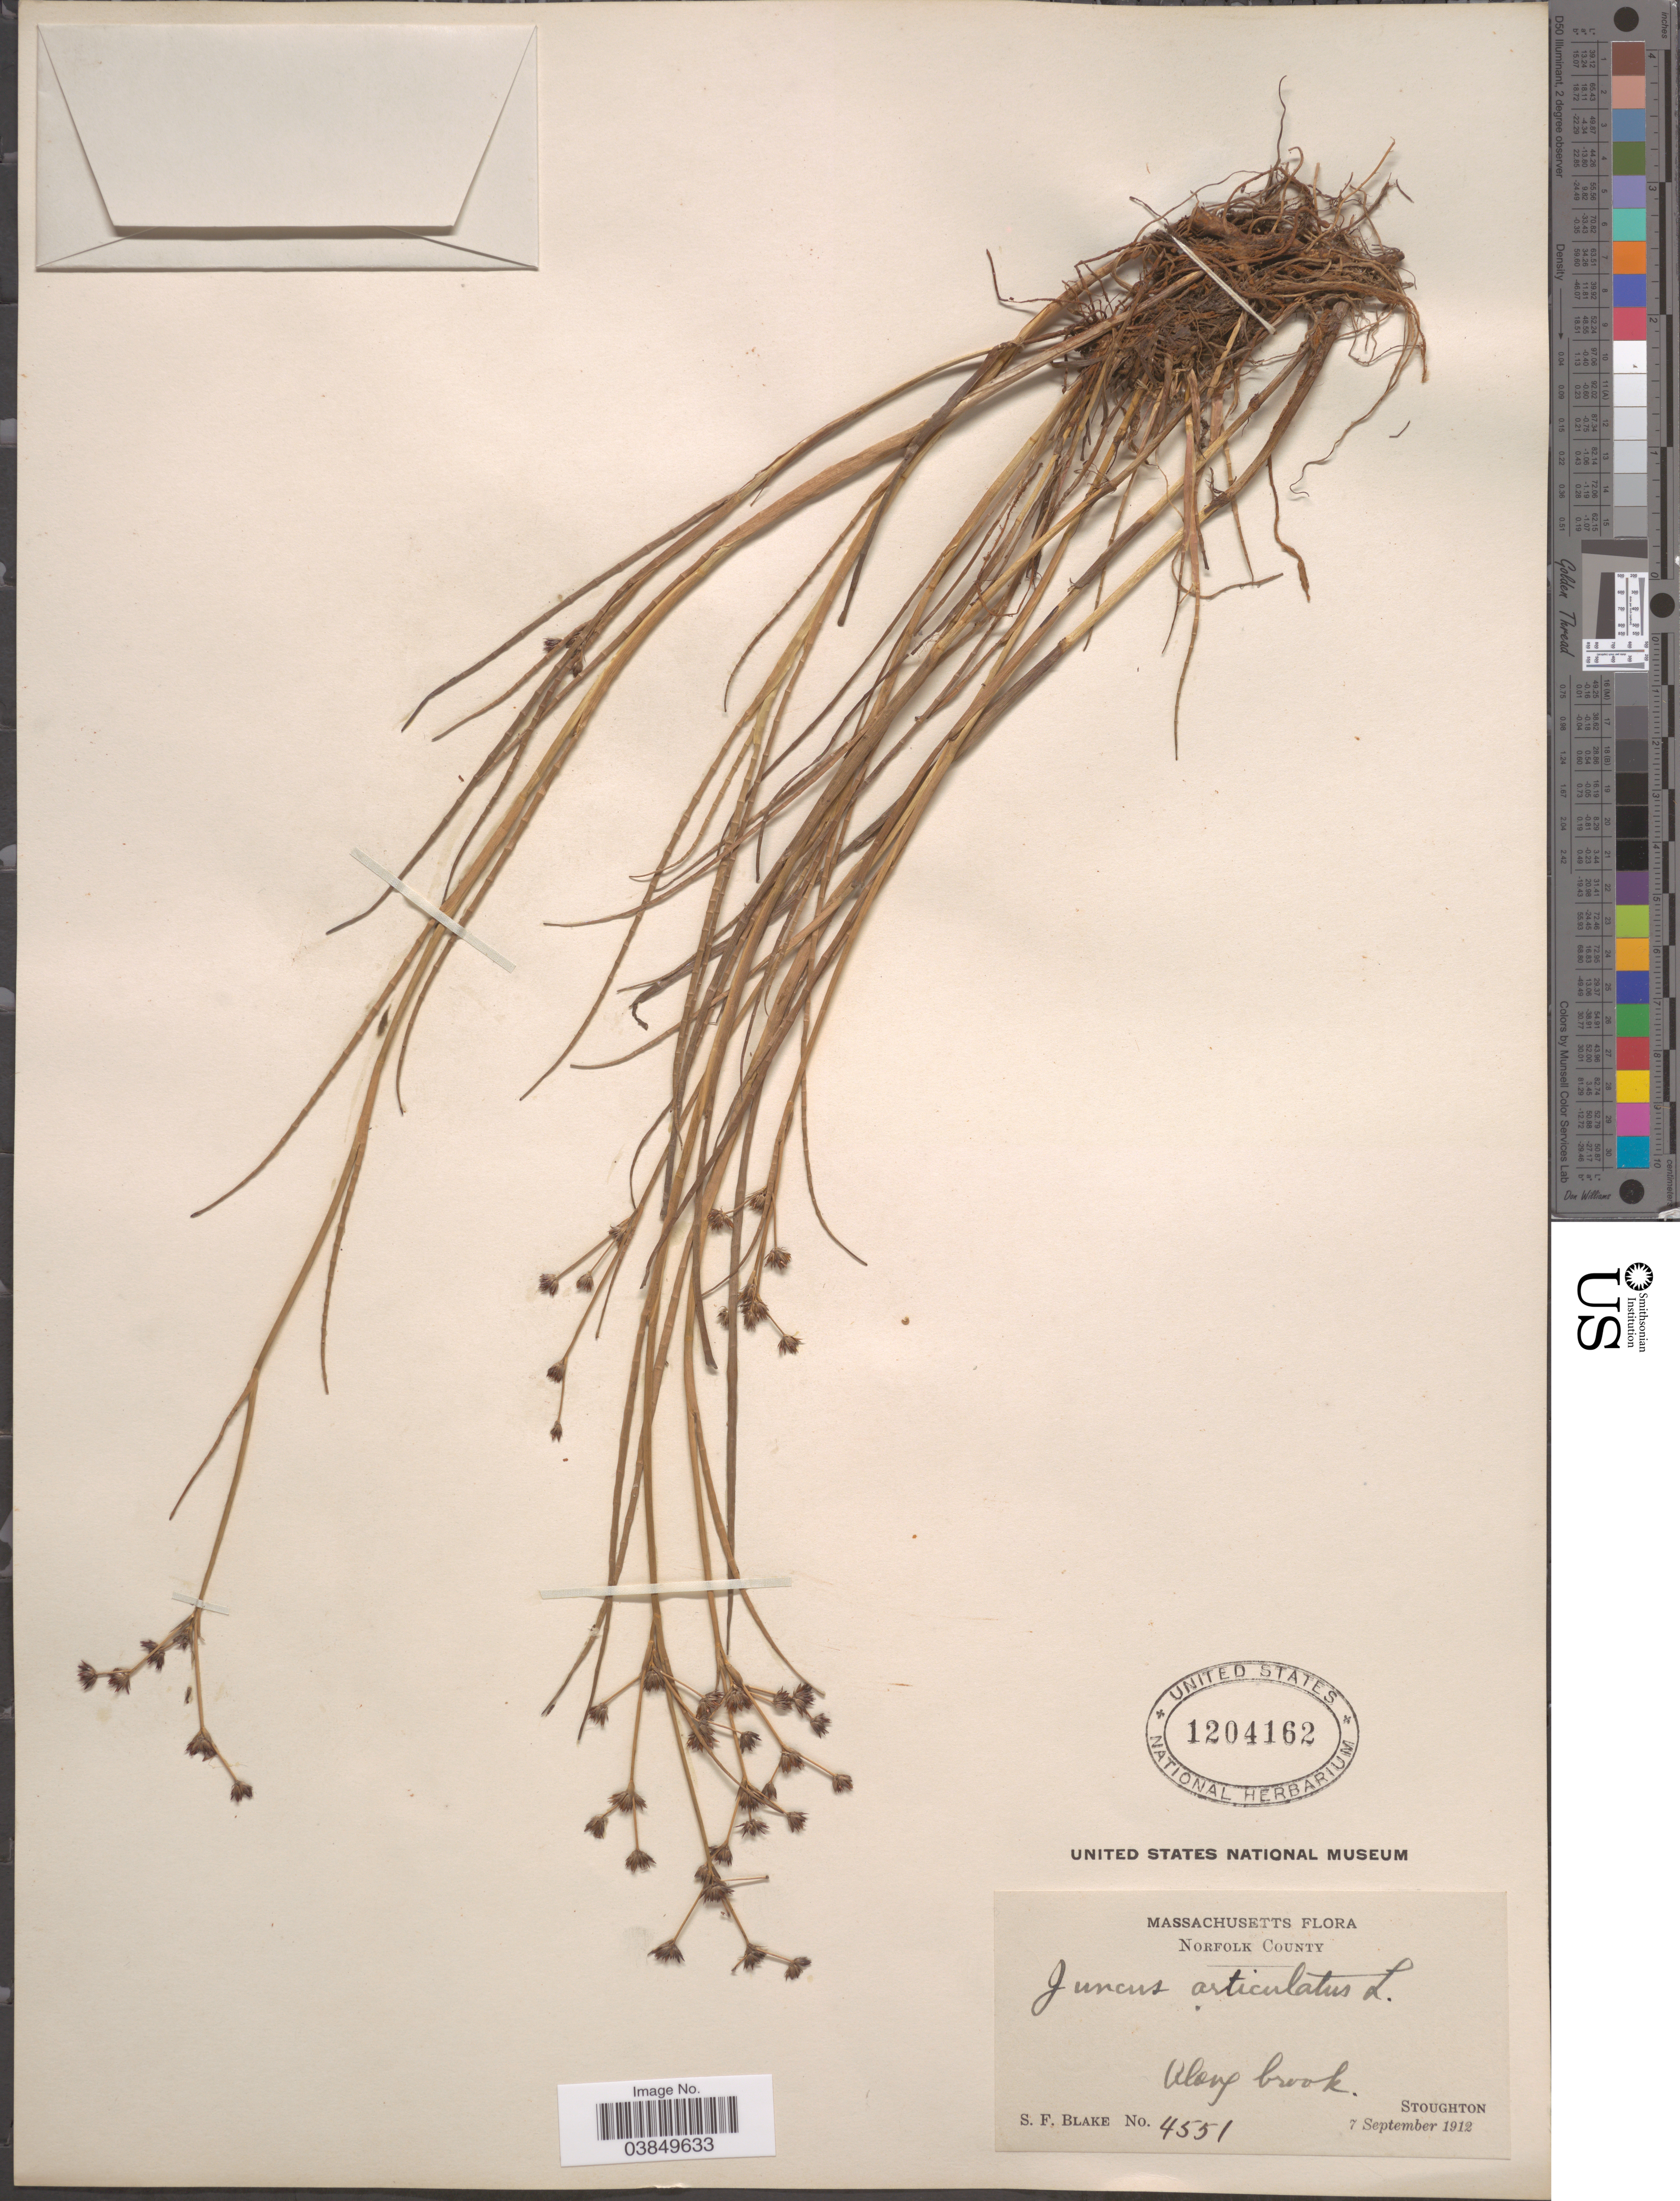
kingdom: Plantae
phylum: Tracheophyta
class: Liliopsida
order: Poales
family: Juncaceae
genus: Juncus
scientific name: Juncus articulatus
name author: L.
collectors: S. Blake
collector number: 4551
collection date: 1912-09-07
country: United States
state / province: Massachusetts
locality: Norfolk County. Along brook, Stoughton.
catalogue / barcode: US 1204162